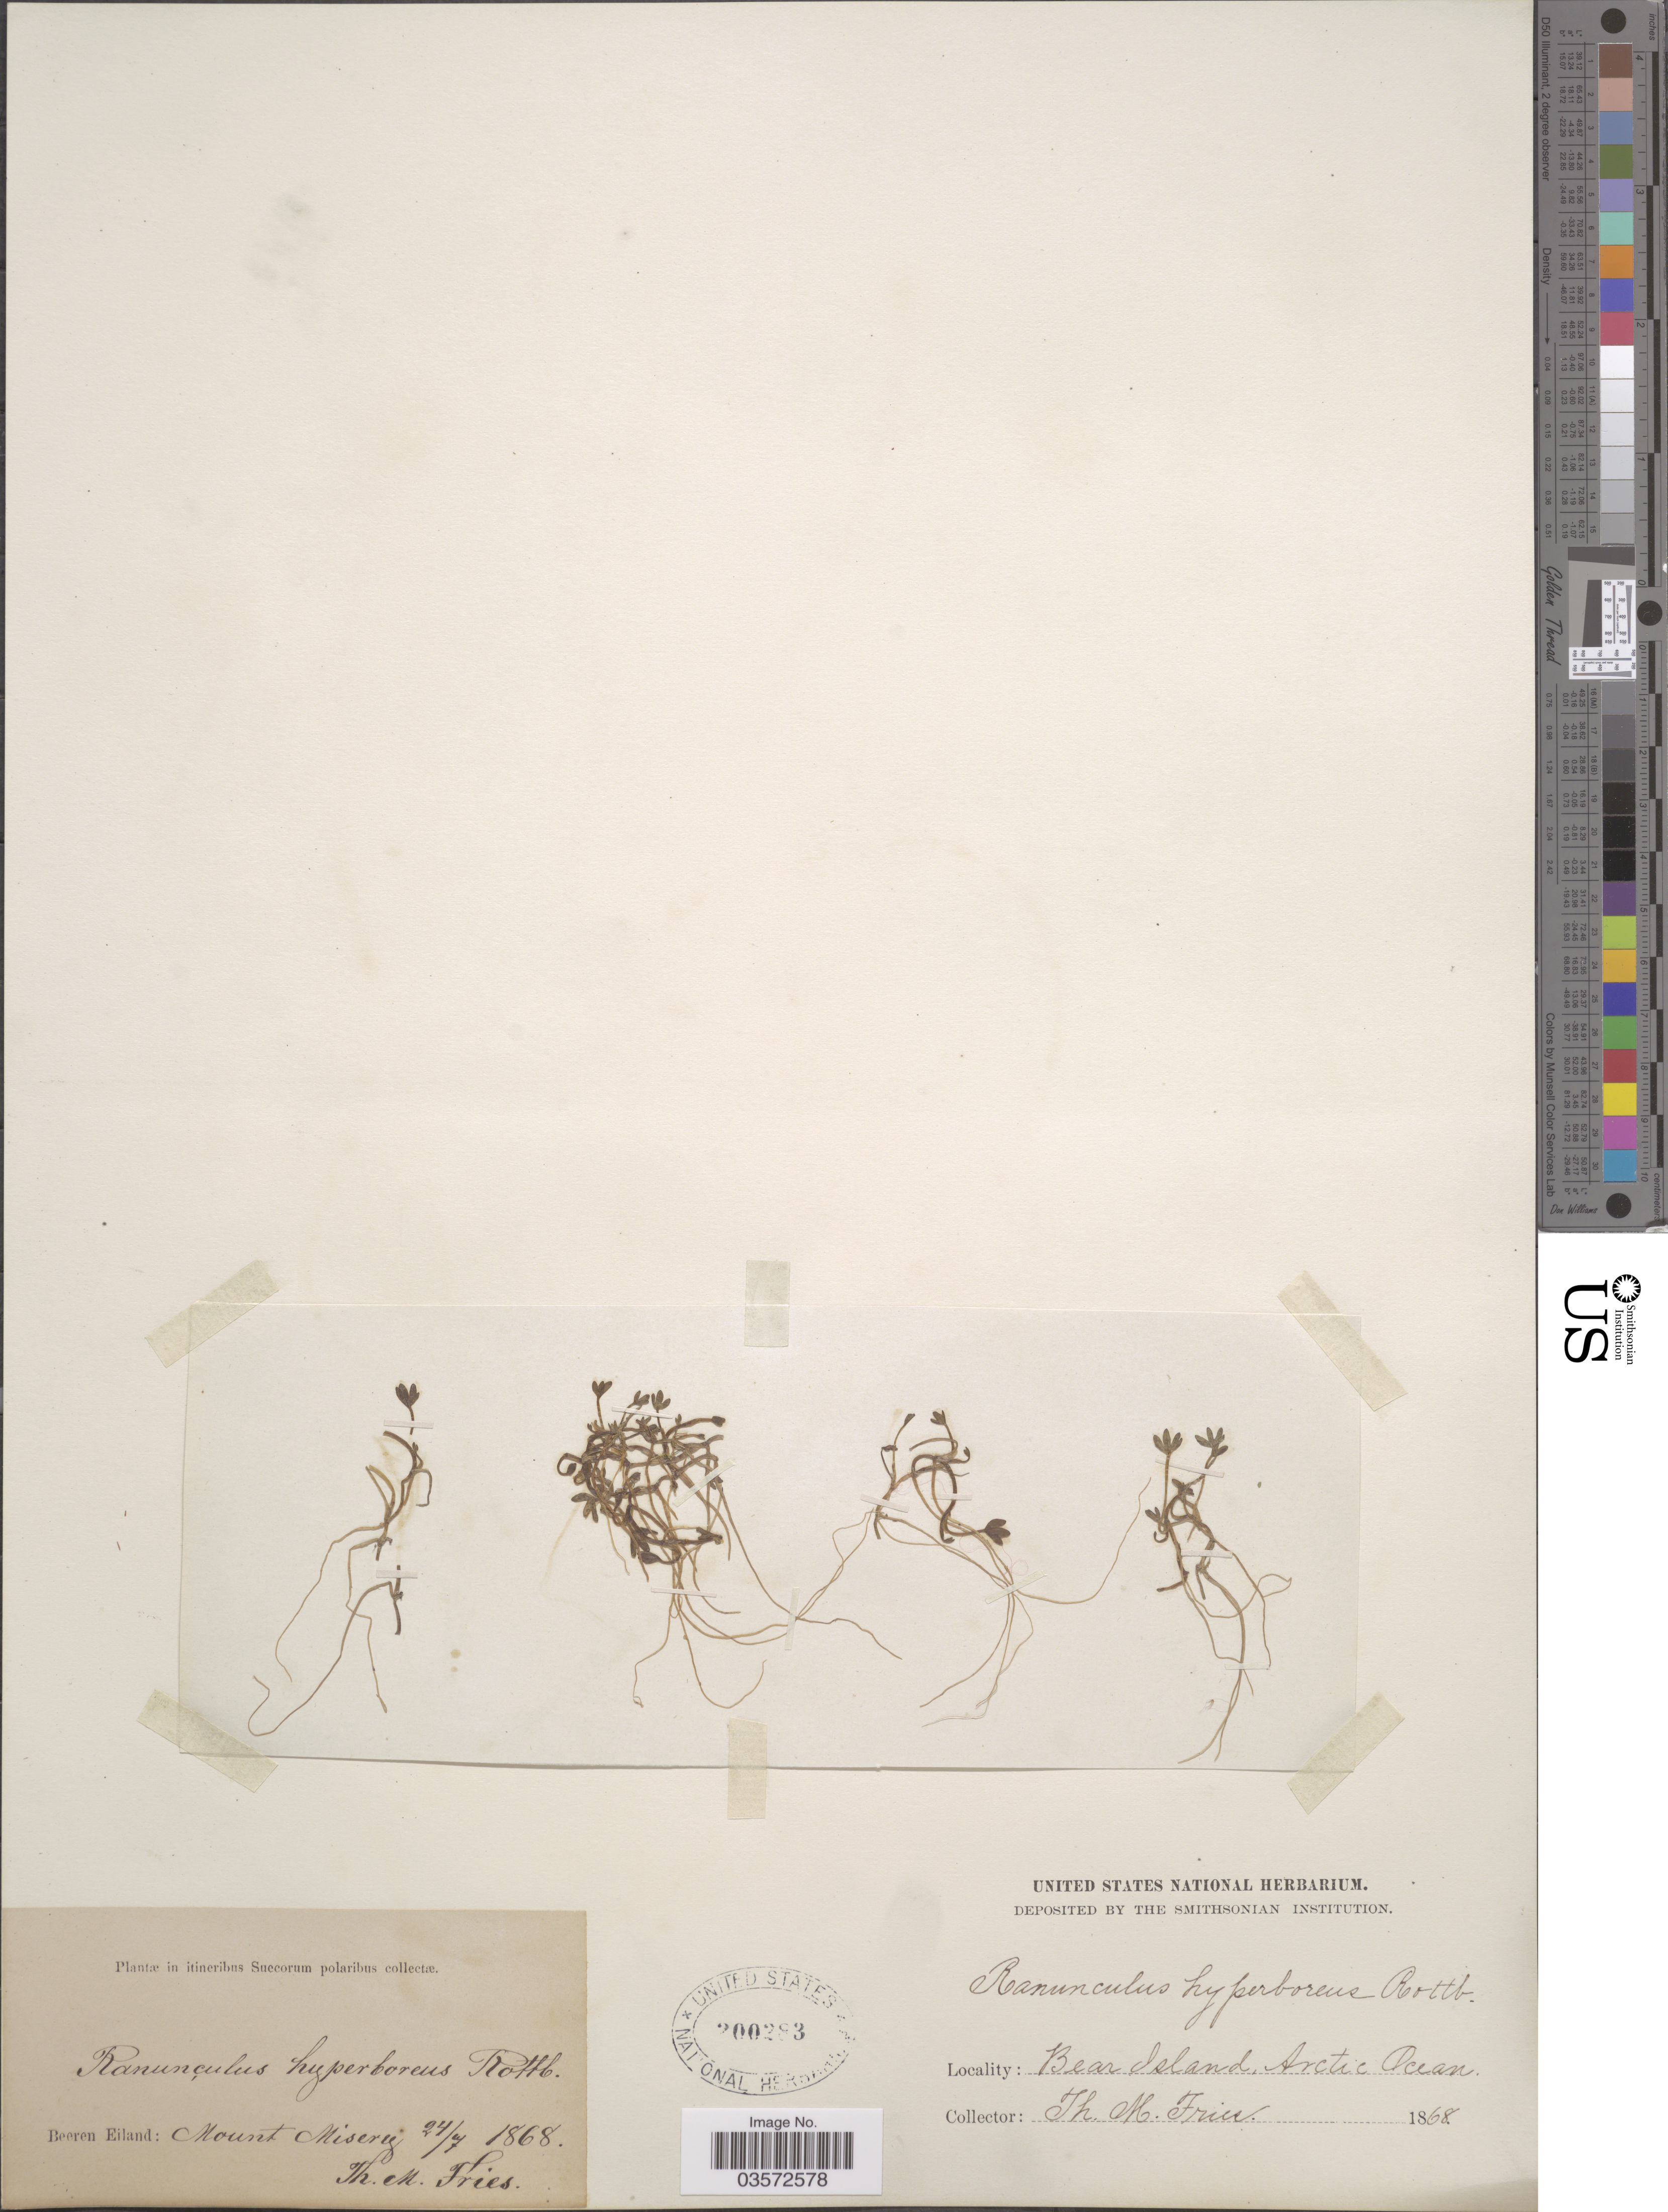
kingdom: Plantae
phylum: Tracheophyta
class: Magnoliopsida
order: Ranunculales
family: Ranunculaceae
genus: Ranunculus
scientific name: Ranunculus hyperboreus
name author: Rottb.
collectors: T. Fries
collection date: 1868-07-24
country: Norway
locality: Beeren Eiland: Mount Misery. Bear Island, Arctic Ocean.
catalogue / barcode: US 200283